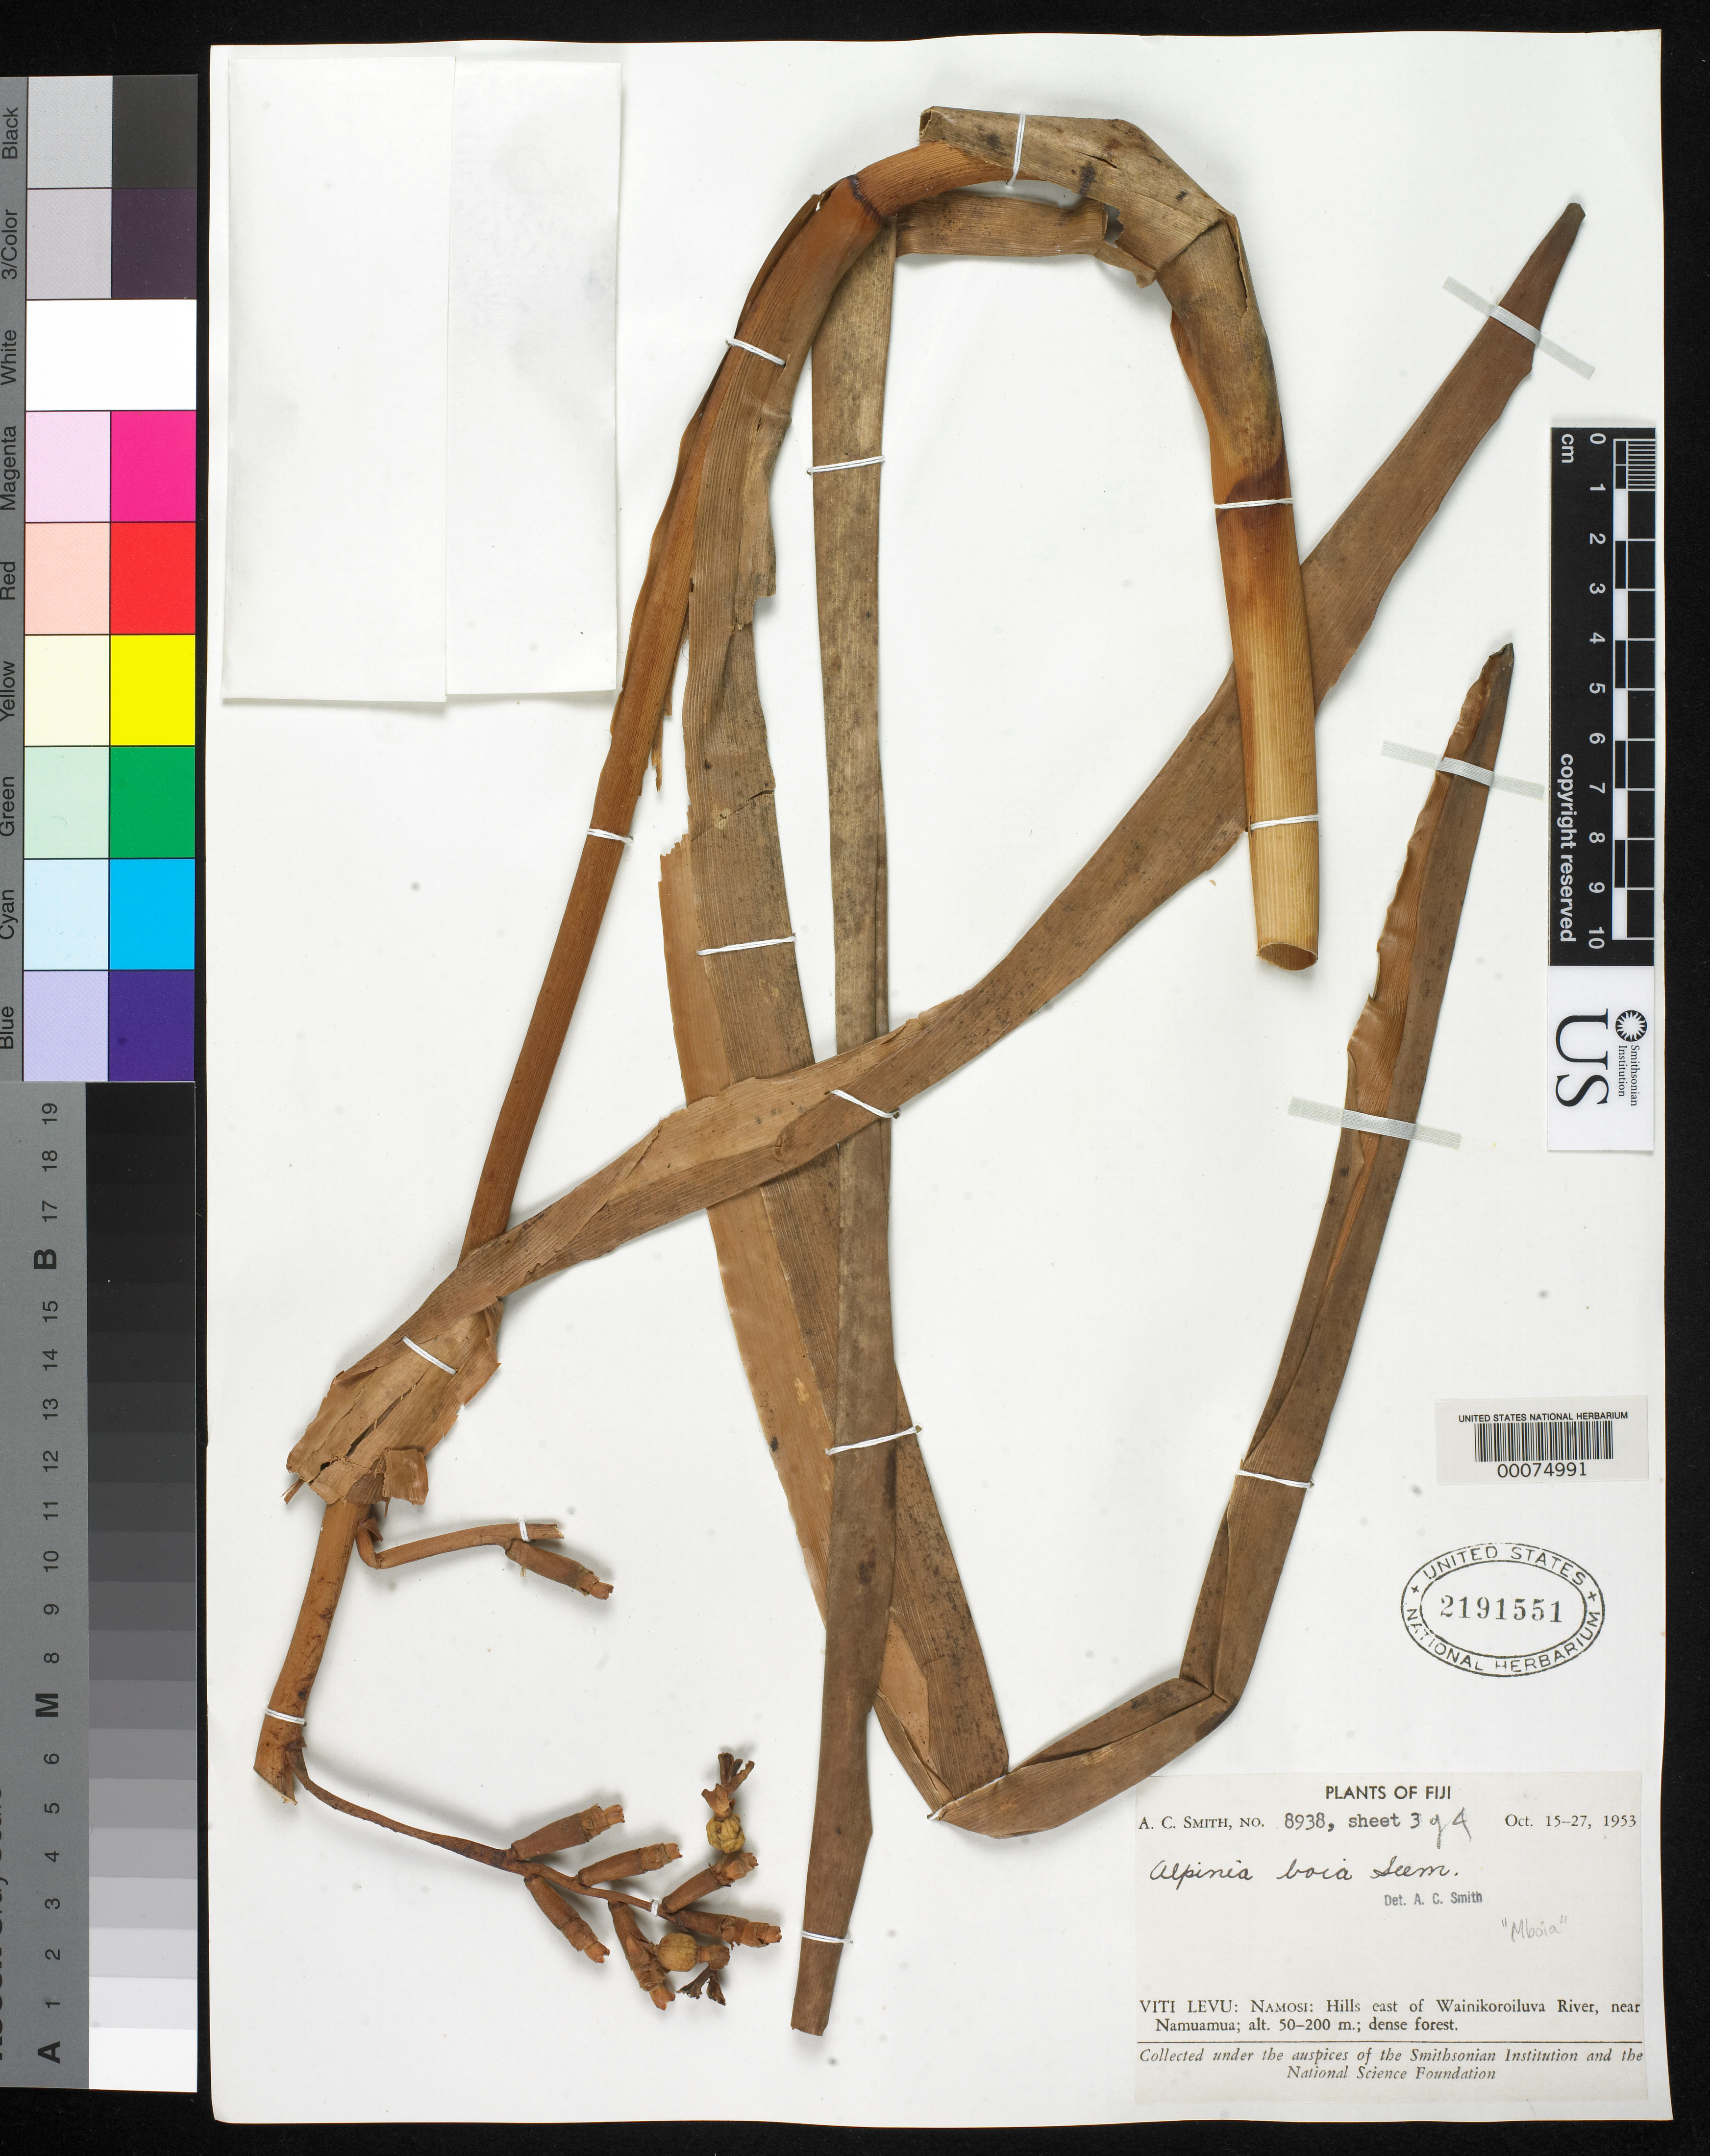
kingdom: Plantae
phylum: Tracheophyta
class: Liliopsida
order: Zingiberales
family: Zingiberaceae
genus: Alpinia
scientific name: Alpinia boia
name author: Seem.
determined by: Smith, A. C.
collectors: A. C. Smith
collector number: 8938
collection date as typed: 15 Oct 1953 to 27 Oct 1953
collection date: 1953-10-15/1953-10-27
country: Fiji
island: Viti Levu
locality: Namosi Prov., hills east of Wainikoroiluva River, near Namuamua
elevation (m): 50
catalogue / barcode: US 2191551